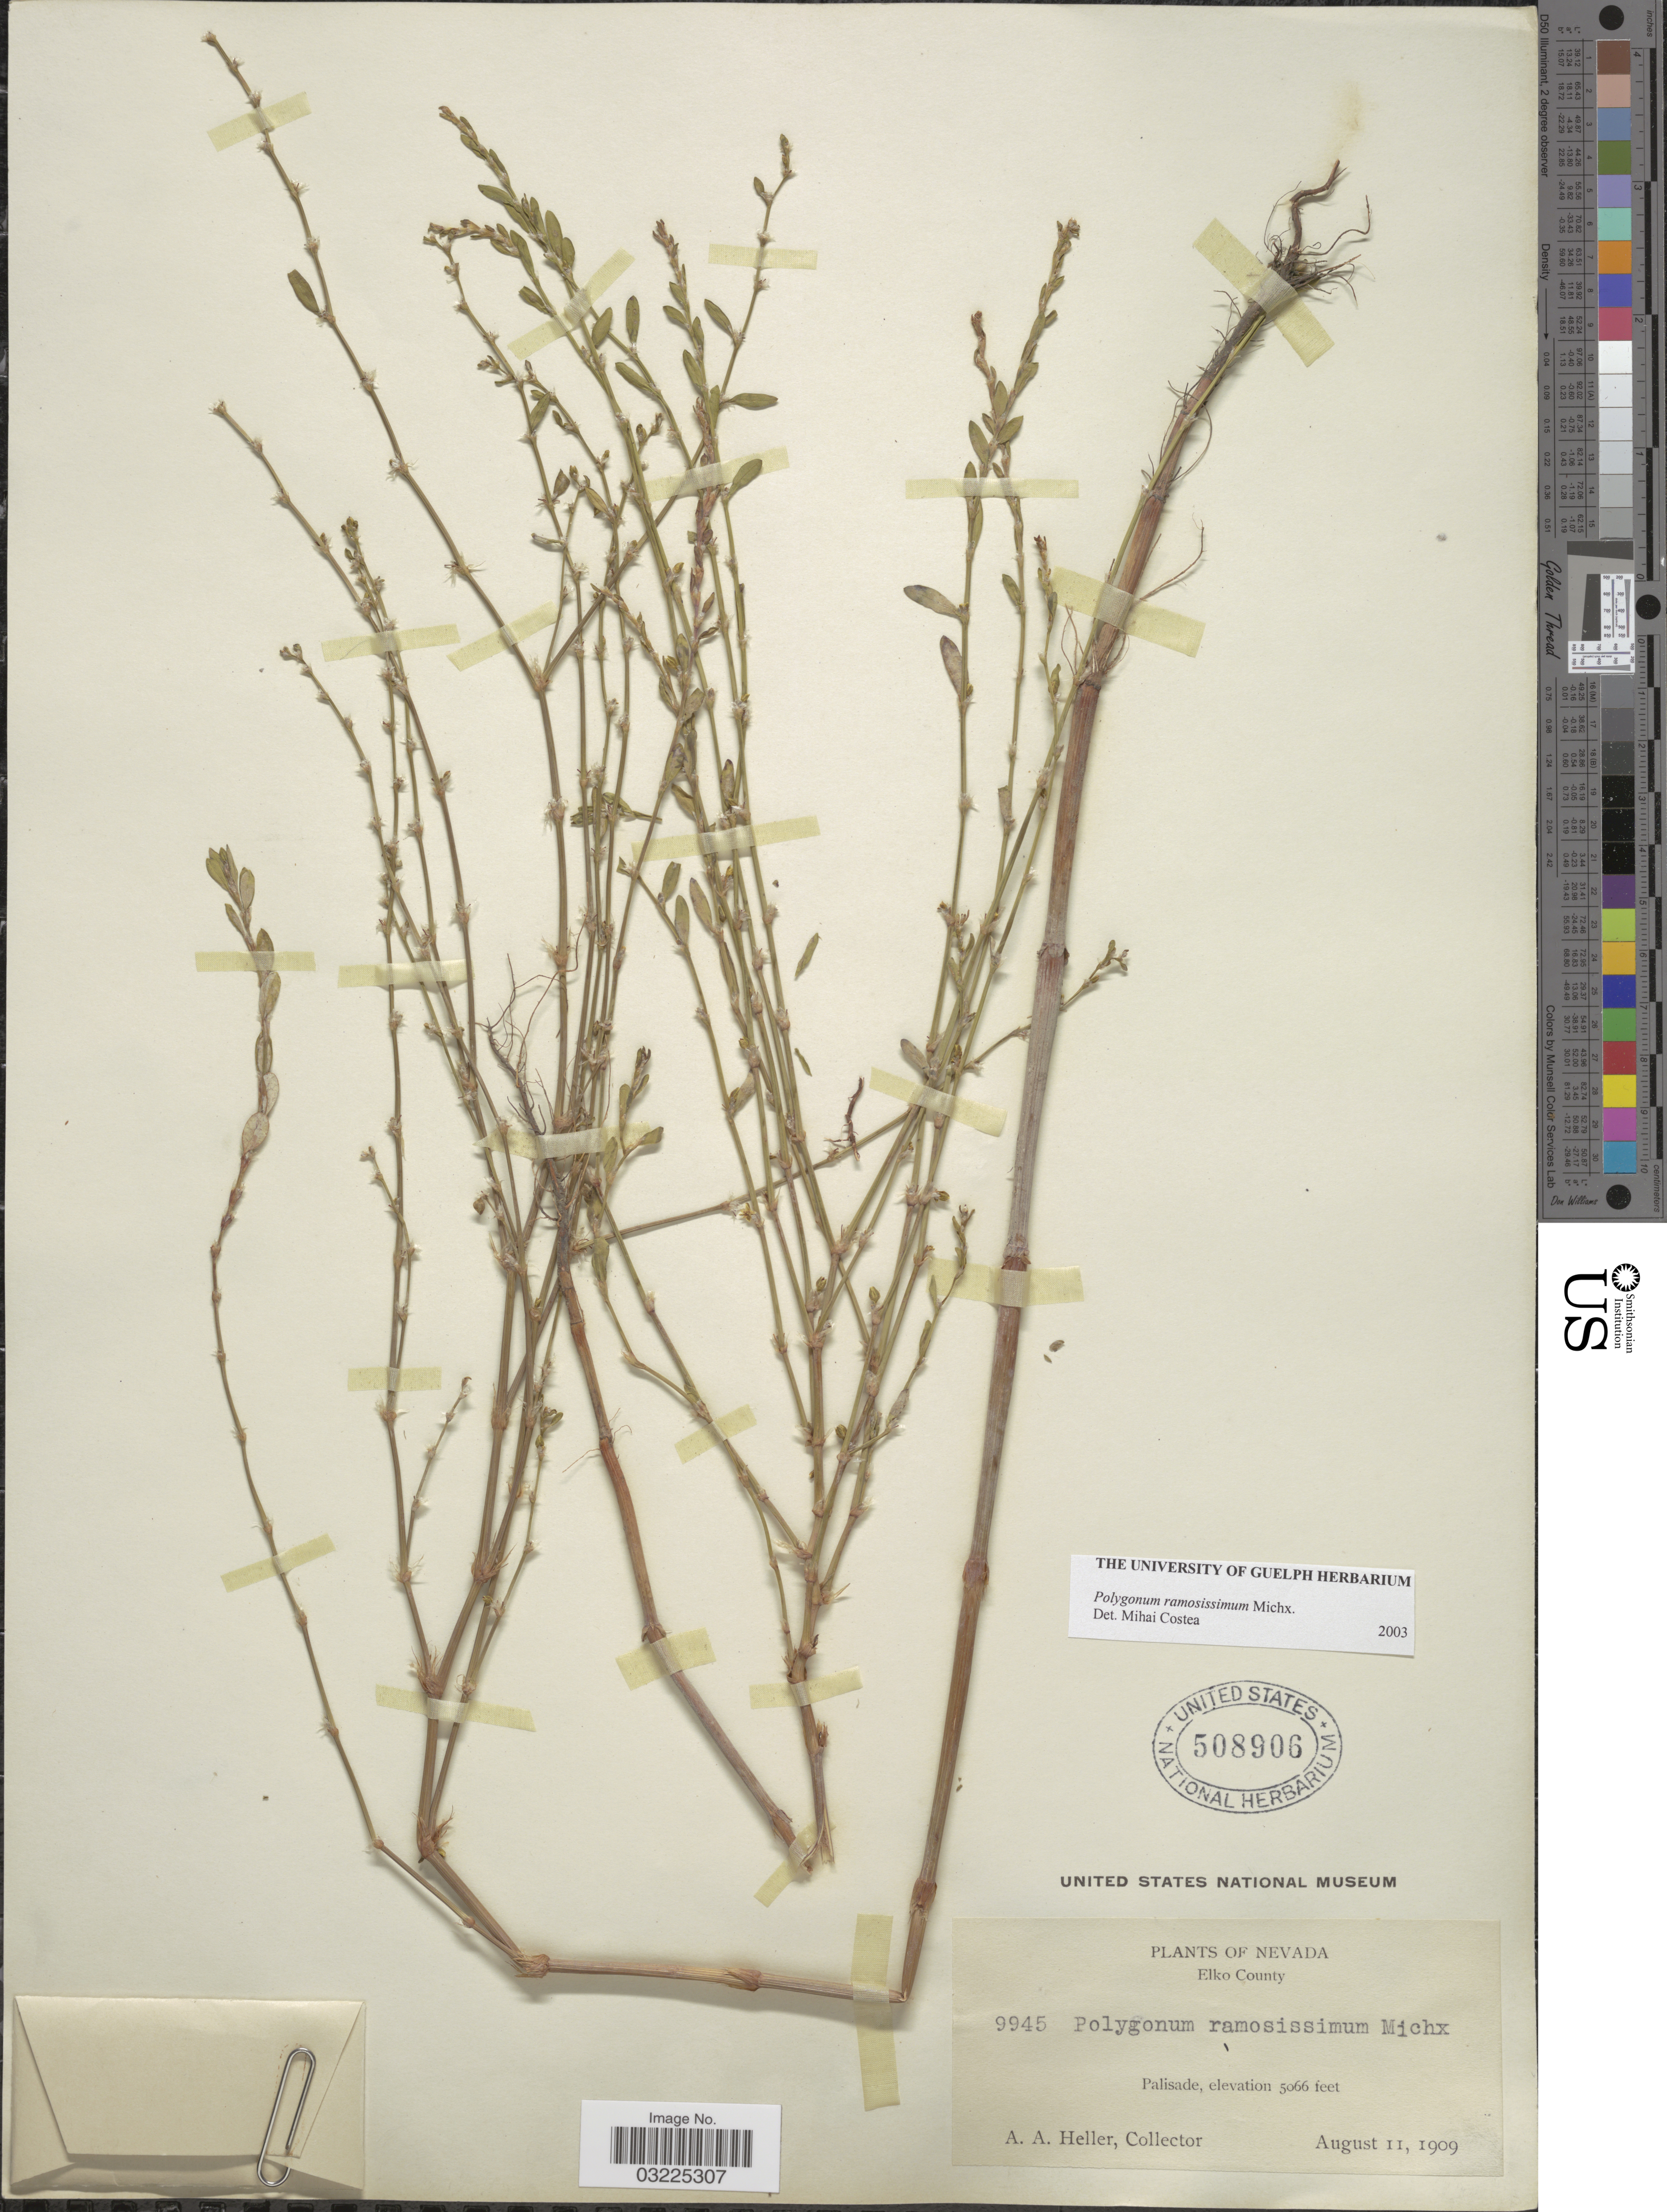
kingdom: Plantae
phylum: Tracheophyta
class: Magnoliopsida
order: Caryophyllales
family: Polygonaceae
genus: Polygonum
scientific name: Polygonum ramosissimum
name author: Michx.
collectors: A. A. Heller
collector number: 9945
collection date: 1909-08-11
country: United States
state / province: Nevada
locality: Elko County. Palisade.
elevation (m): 1544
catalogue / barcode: US 508906